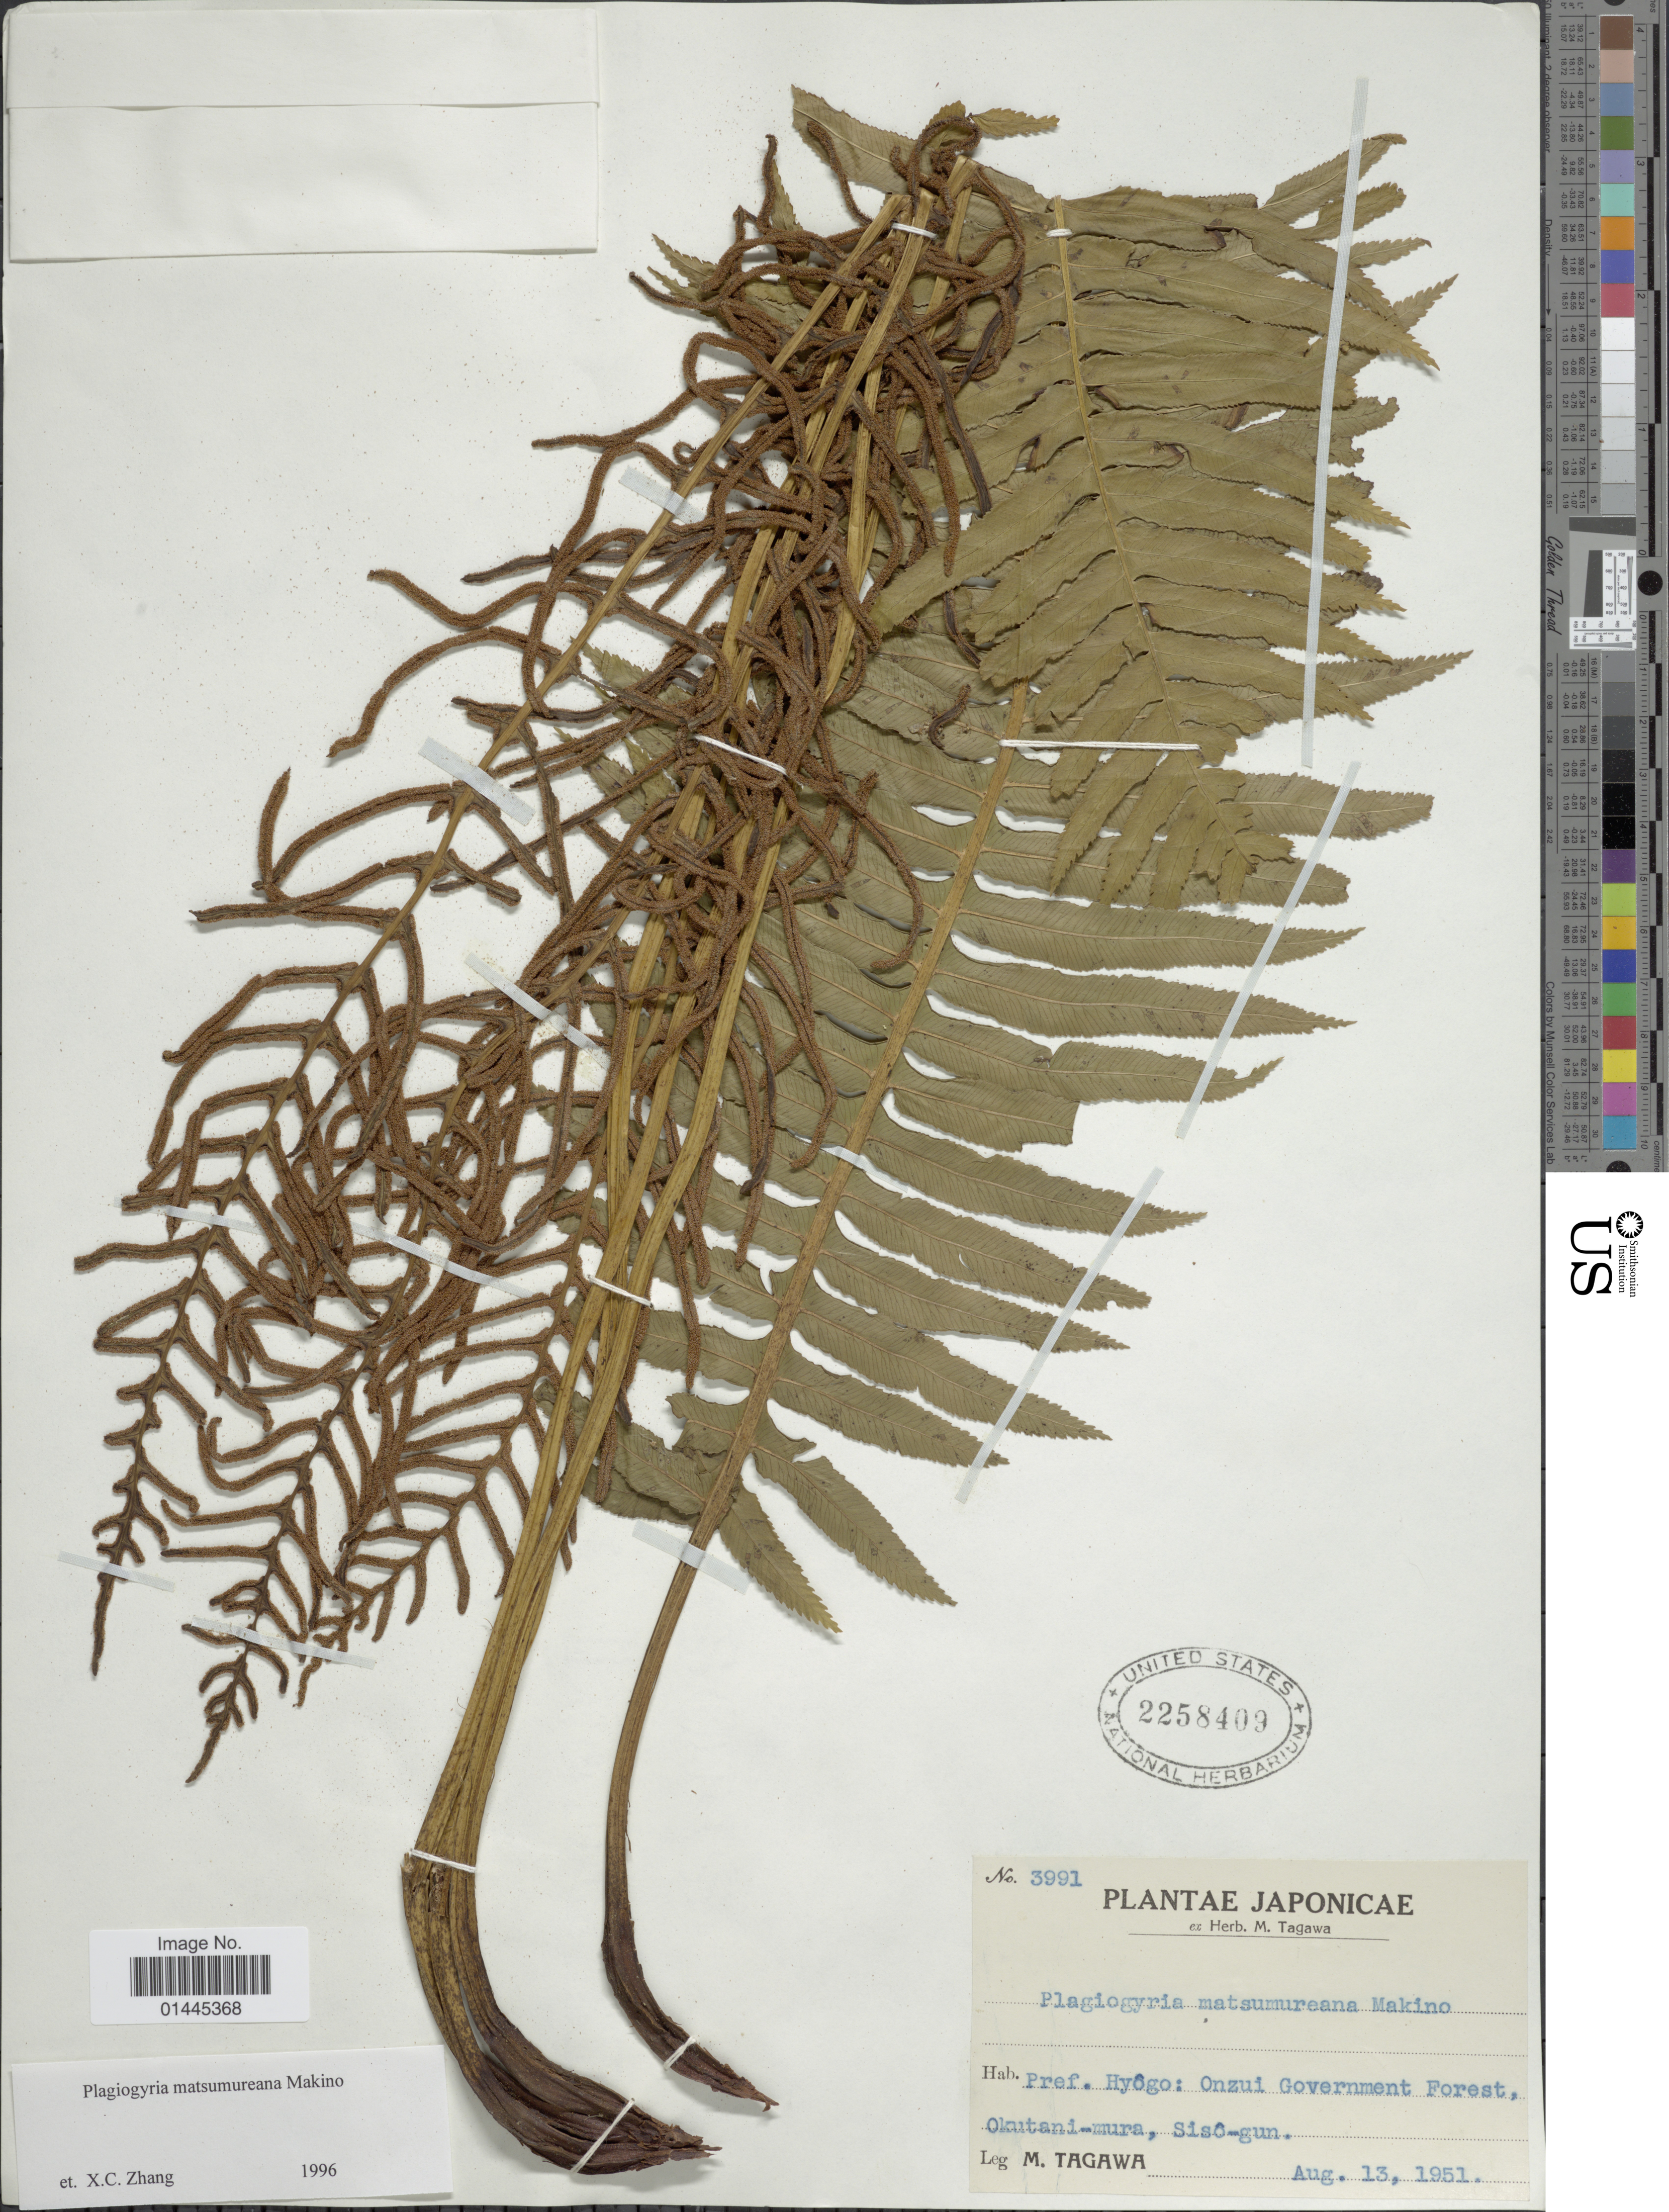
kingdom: Plantae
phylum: Tracheophyta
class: Polypodiopsida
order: Cyatheales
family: Plagiogyriaceae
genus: Plagiogyria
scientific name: Plagiogyria matsumureana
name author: (Makino) Makino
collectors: M. Tagawa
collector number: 3991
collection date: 1951-08-13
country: Japan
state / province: Hyogo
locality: Onzui Government Forest, Okutani-mura, Siso-gun.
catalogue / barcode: US 2258409